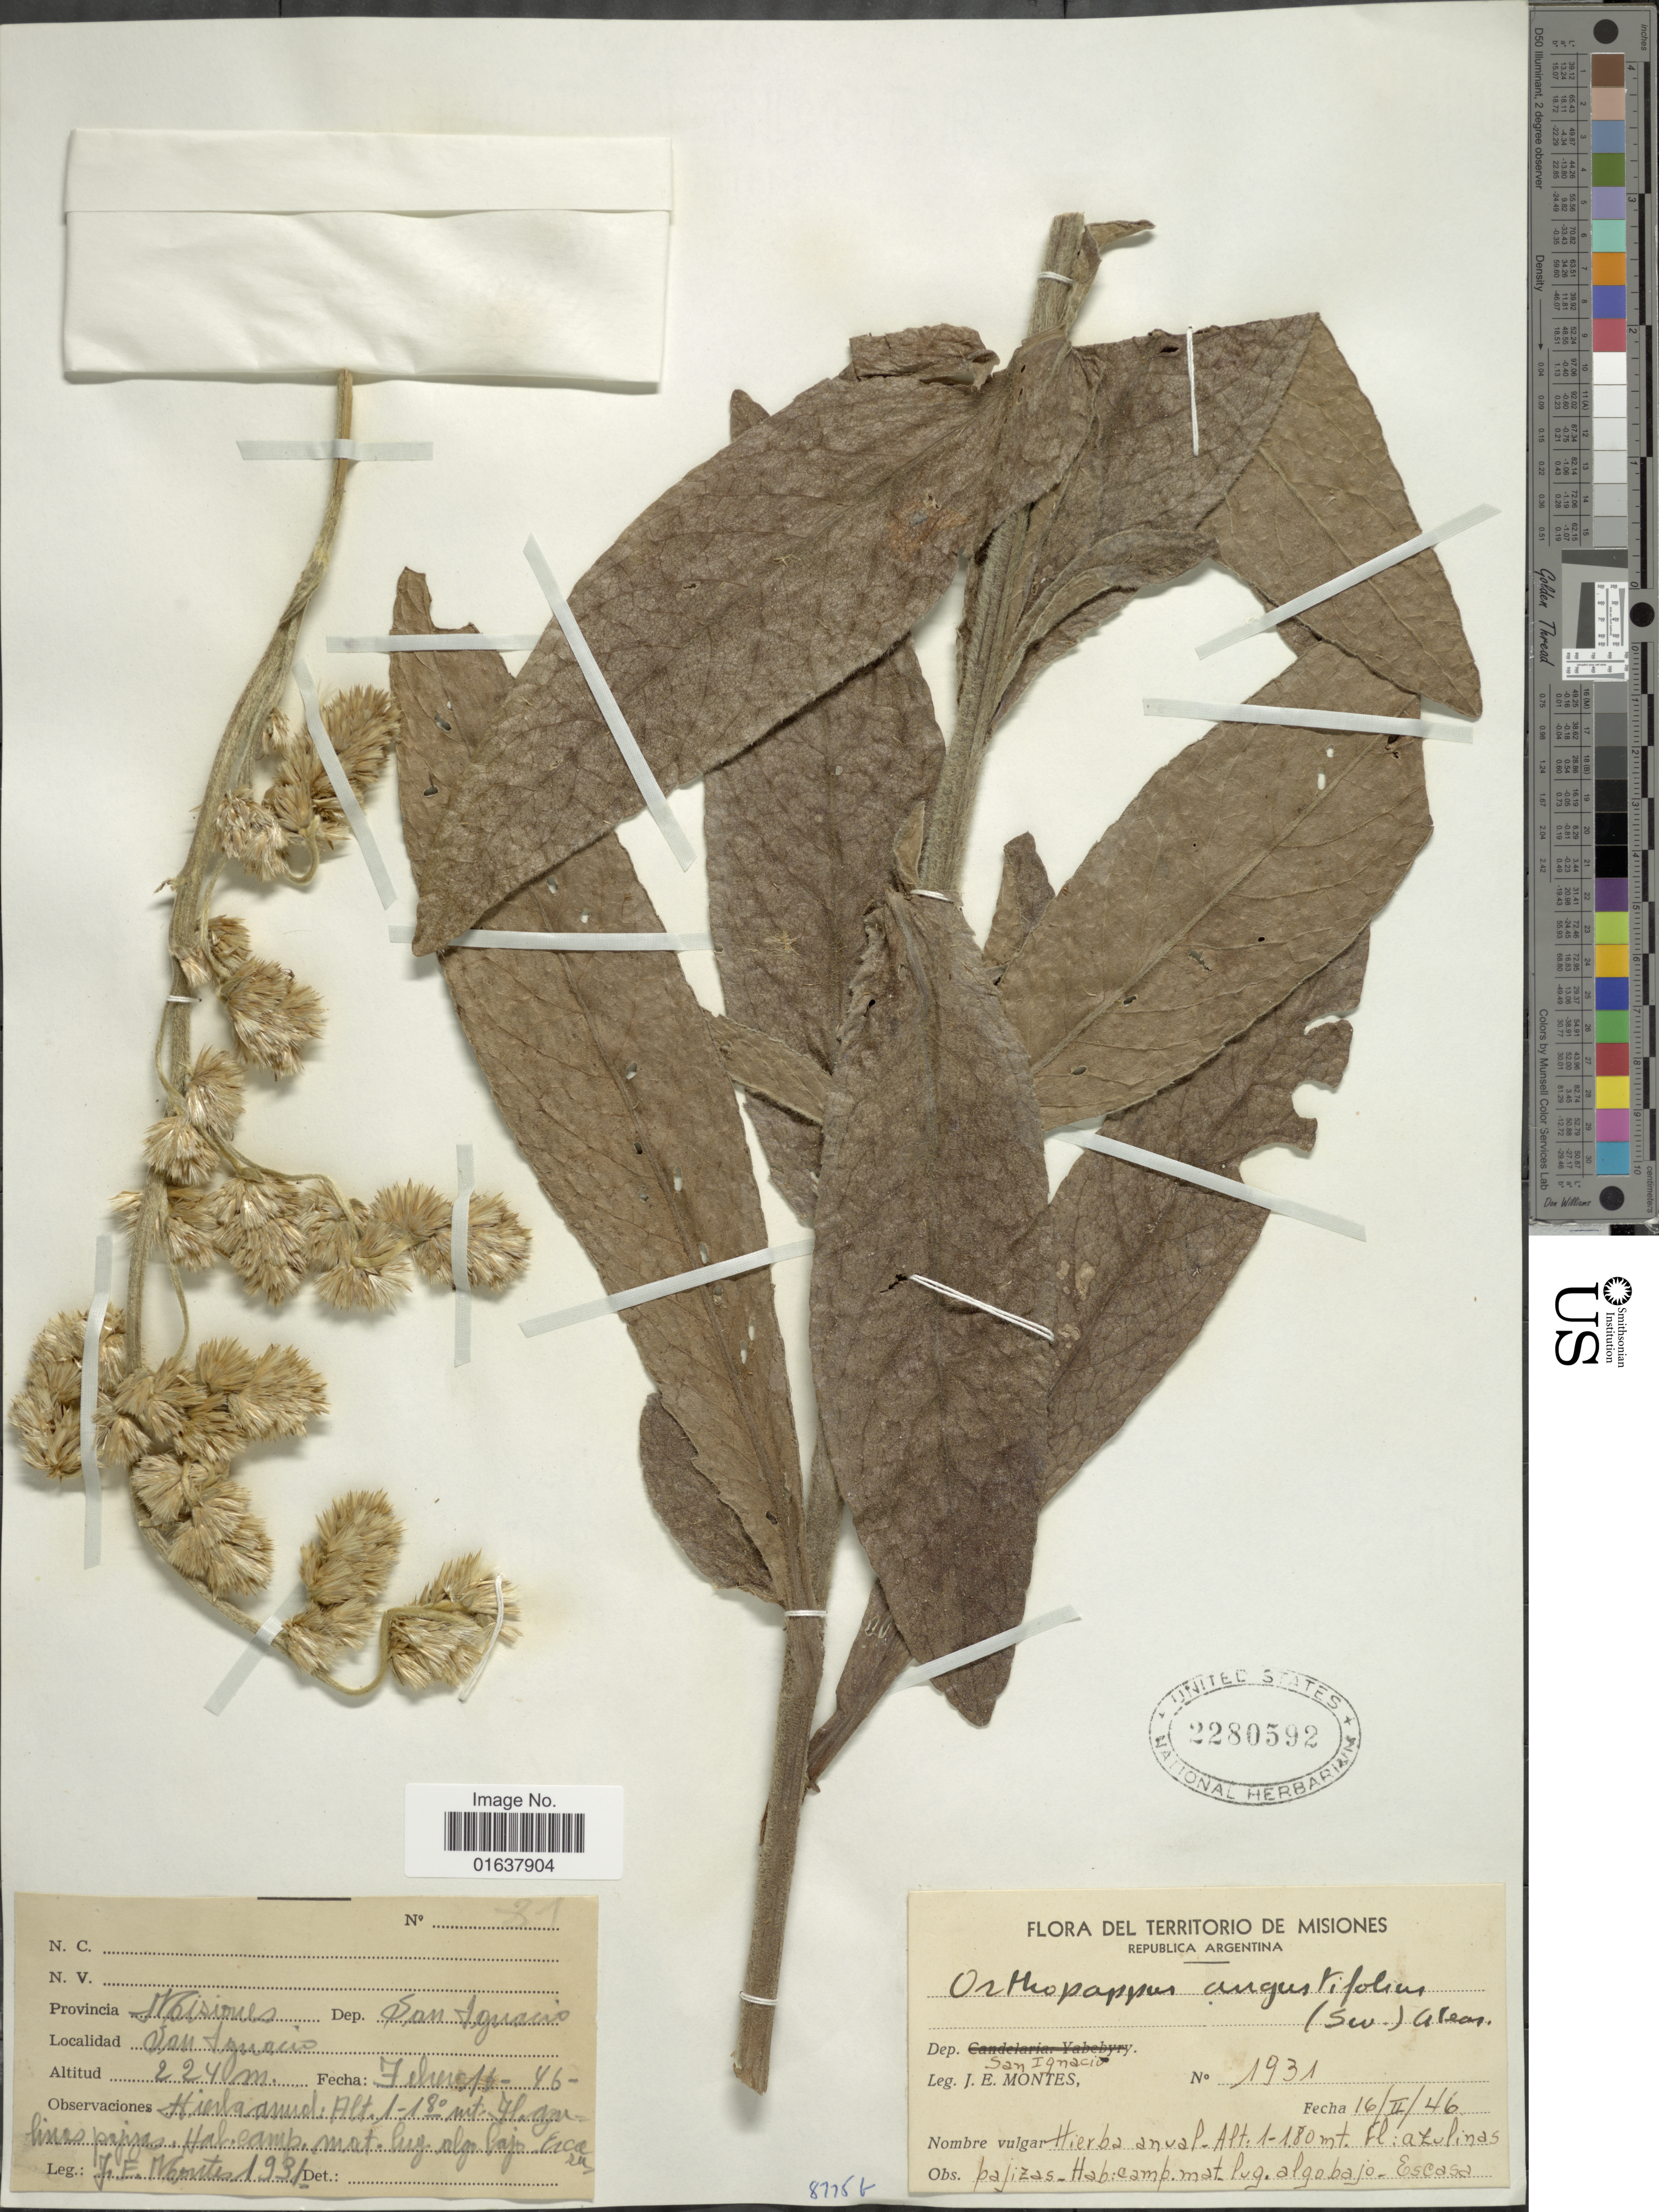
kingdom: Plantae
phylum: Tracheophyta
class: Magnoliopsida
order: Asterales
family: Asteraceae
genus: Orthopappus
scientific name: Orthopappus angustifolius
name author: (Sw.) Gleason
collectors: J. E. Montes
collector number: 1931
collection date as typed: Transcribed d/m/y: 16/2/46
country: Argentina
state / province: Misiones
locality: Dep. San Ignacio. San Ignacio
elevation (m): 224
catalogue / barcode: US 2280592